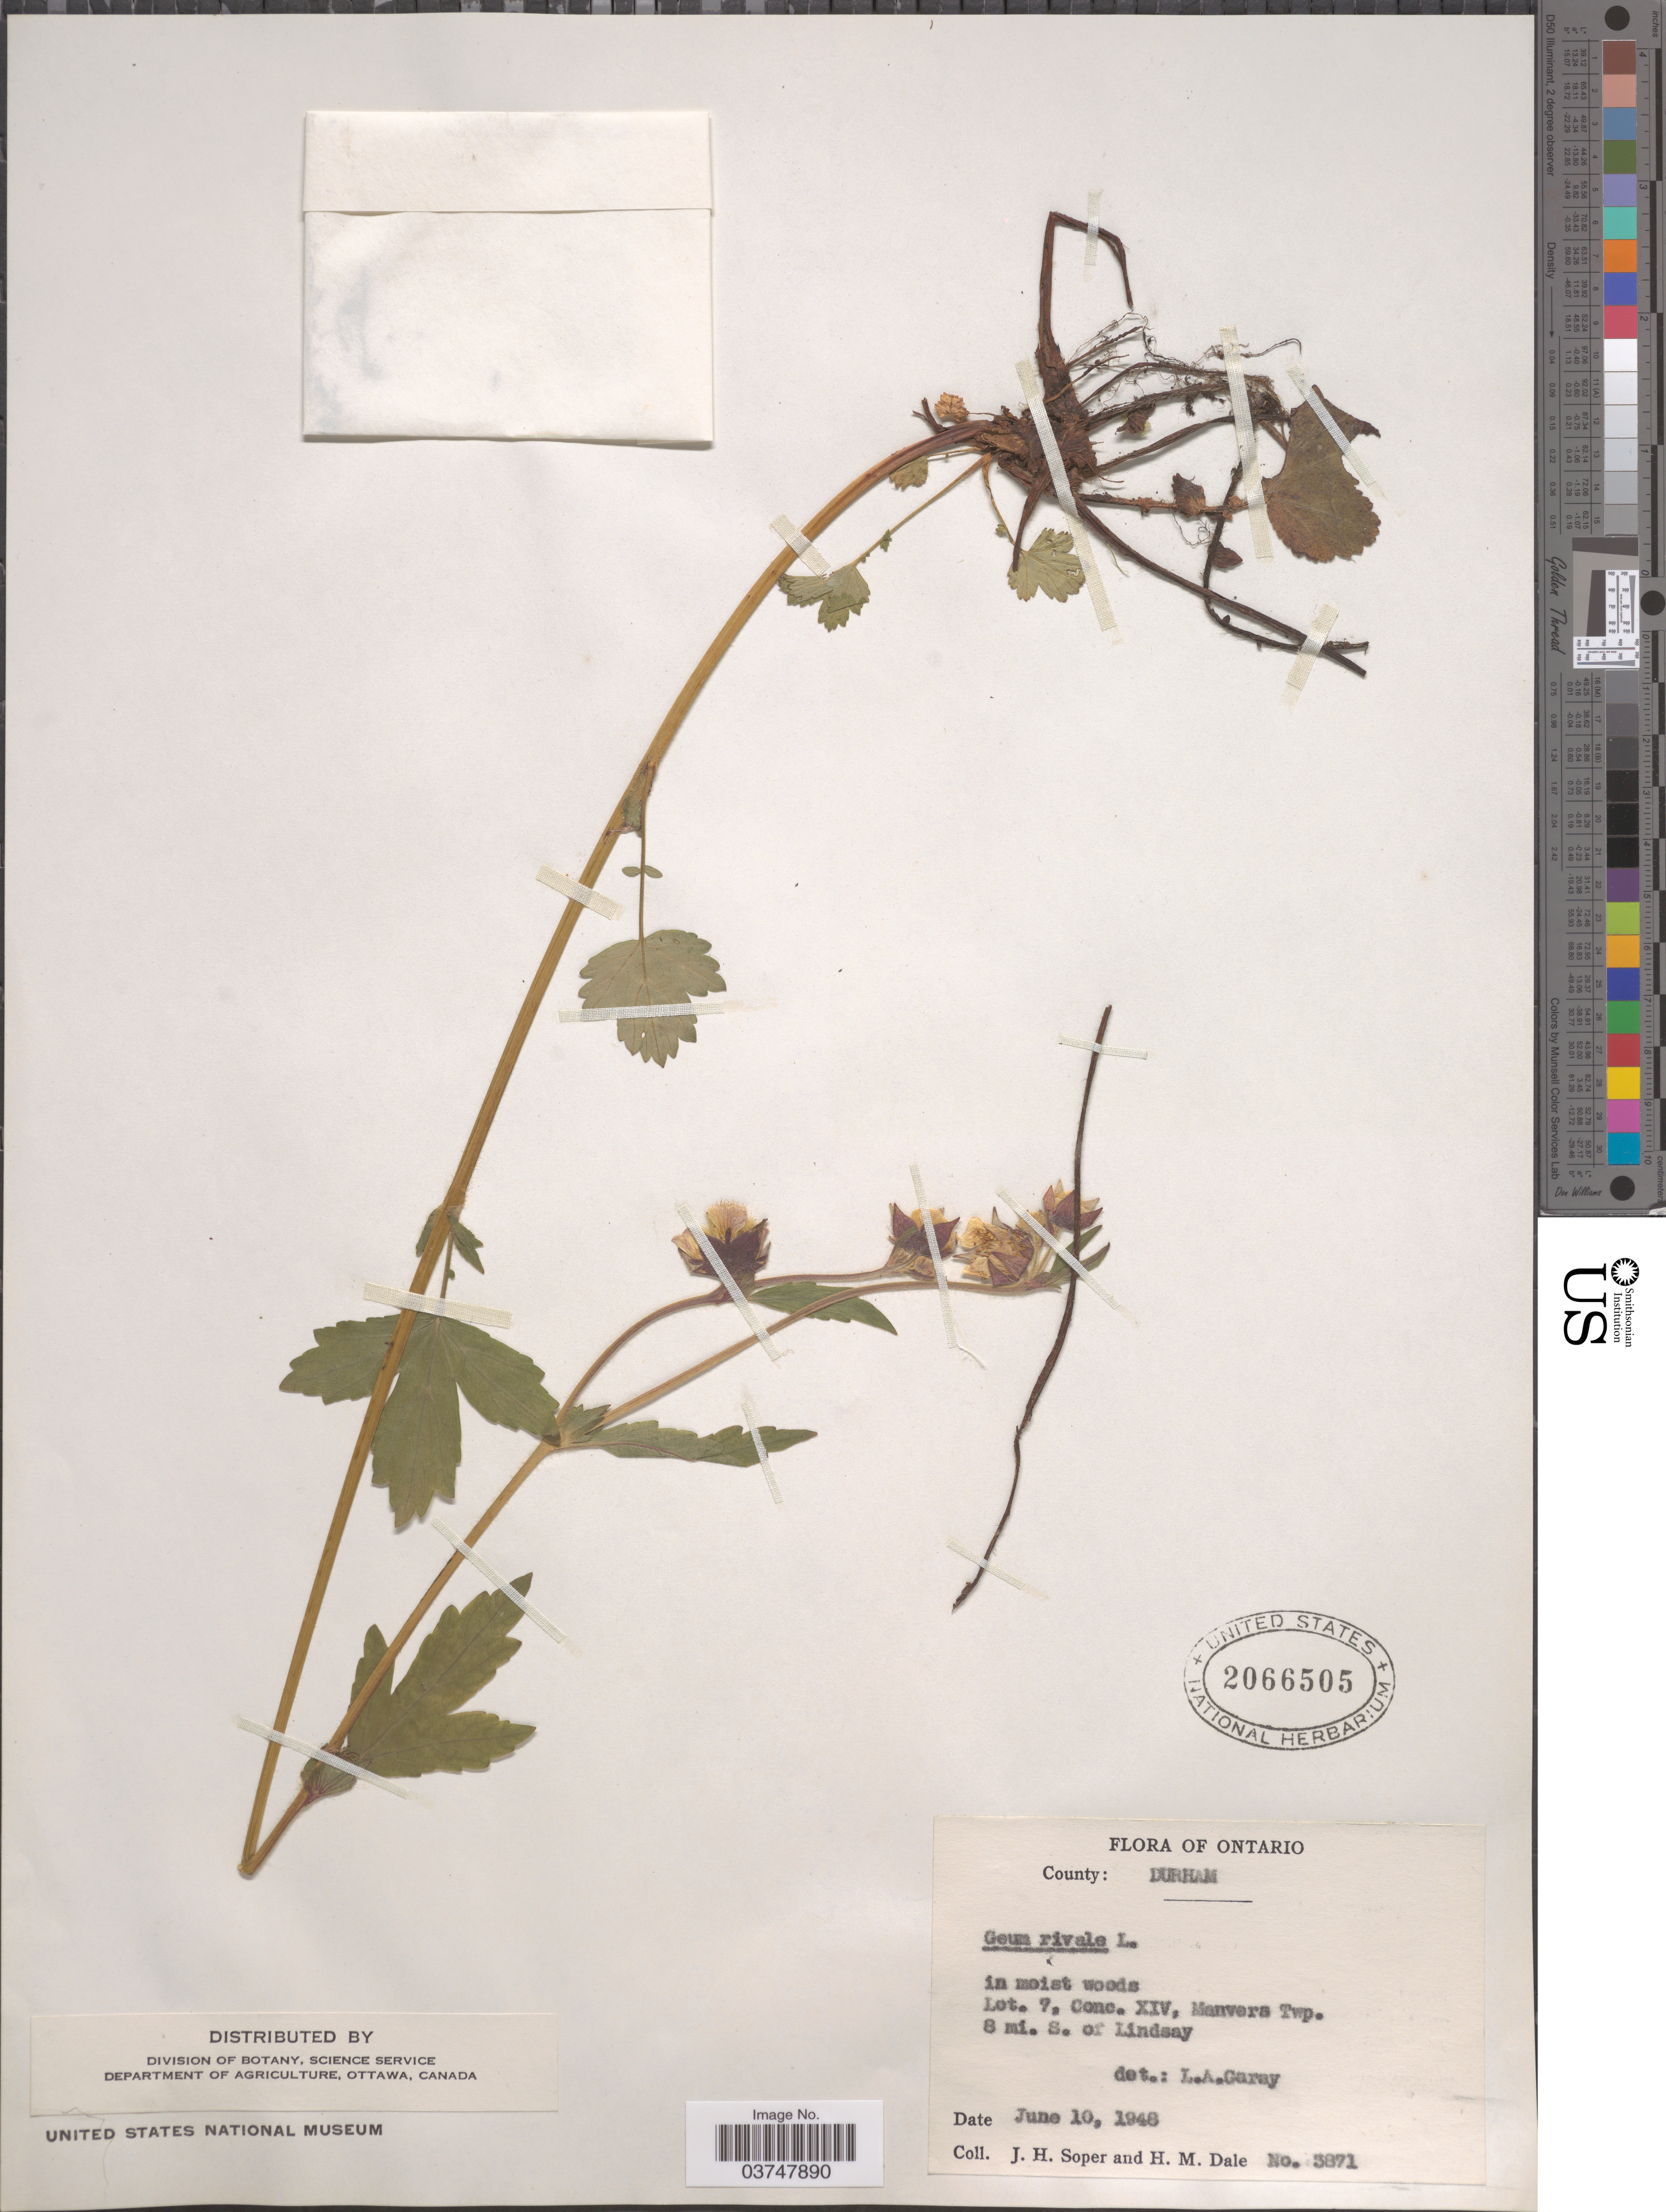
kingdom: Plantae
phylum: Tracheophyta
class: Magnoliopsida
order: Rosales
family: Rosaceae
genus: Geum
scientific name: Geum rivale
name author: L.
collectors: J. H. Soper & H. M. Dale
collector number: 3871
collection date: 1948-06-10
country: Canada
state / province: Ontario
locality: County: Durham. In moist woods. Lot. 7, Conc. XIV, Manvers Twp. 8mi. S. of Lindsay.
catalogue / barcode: US 2066505